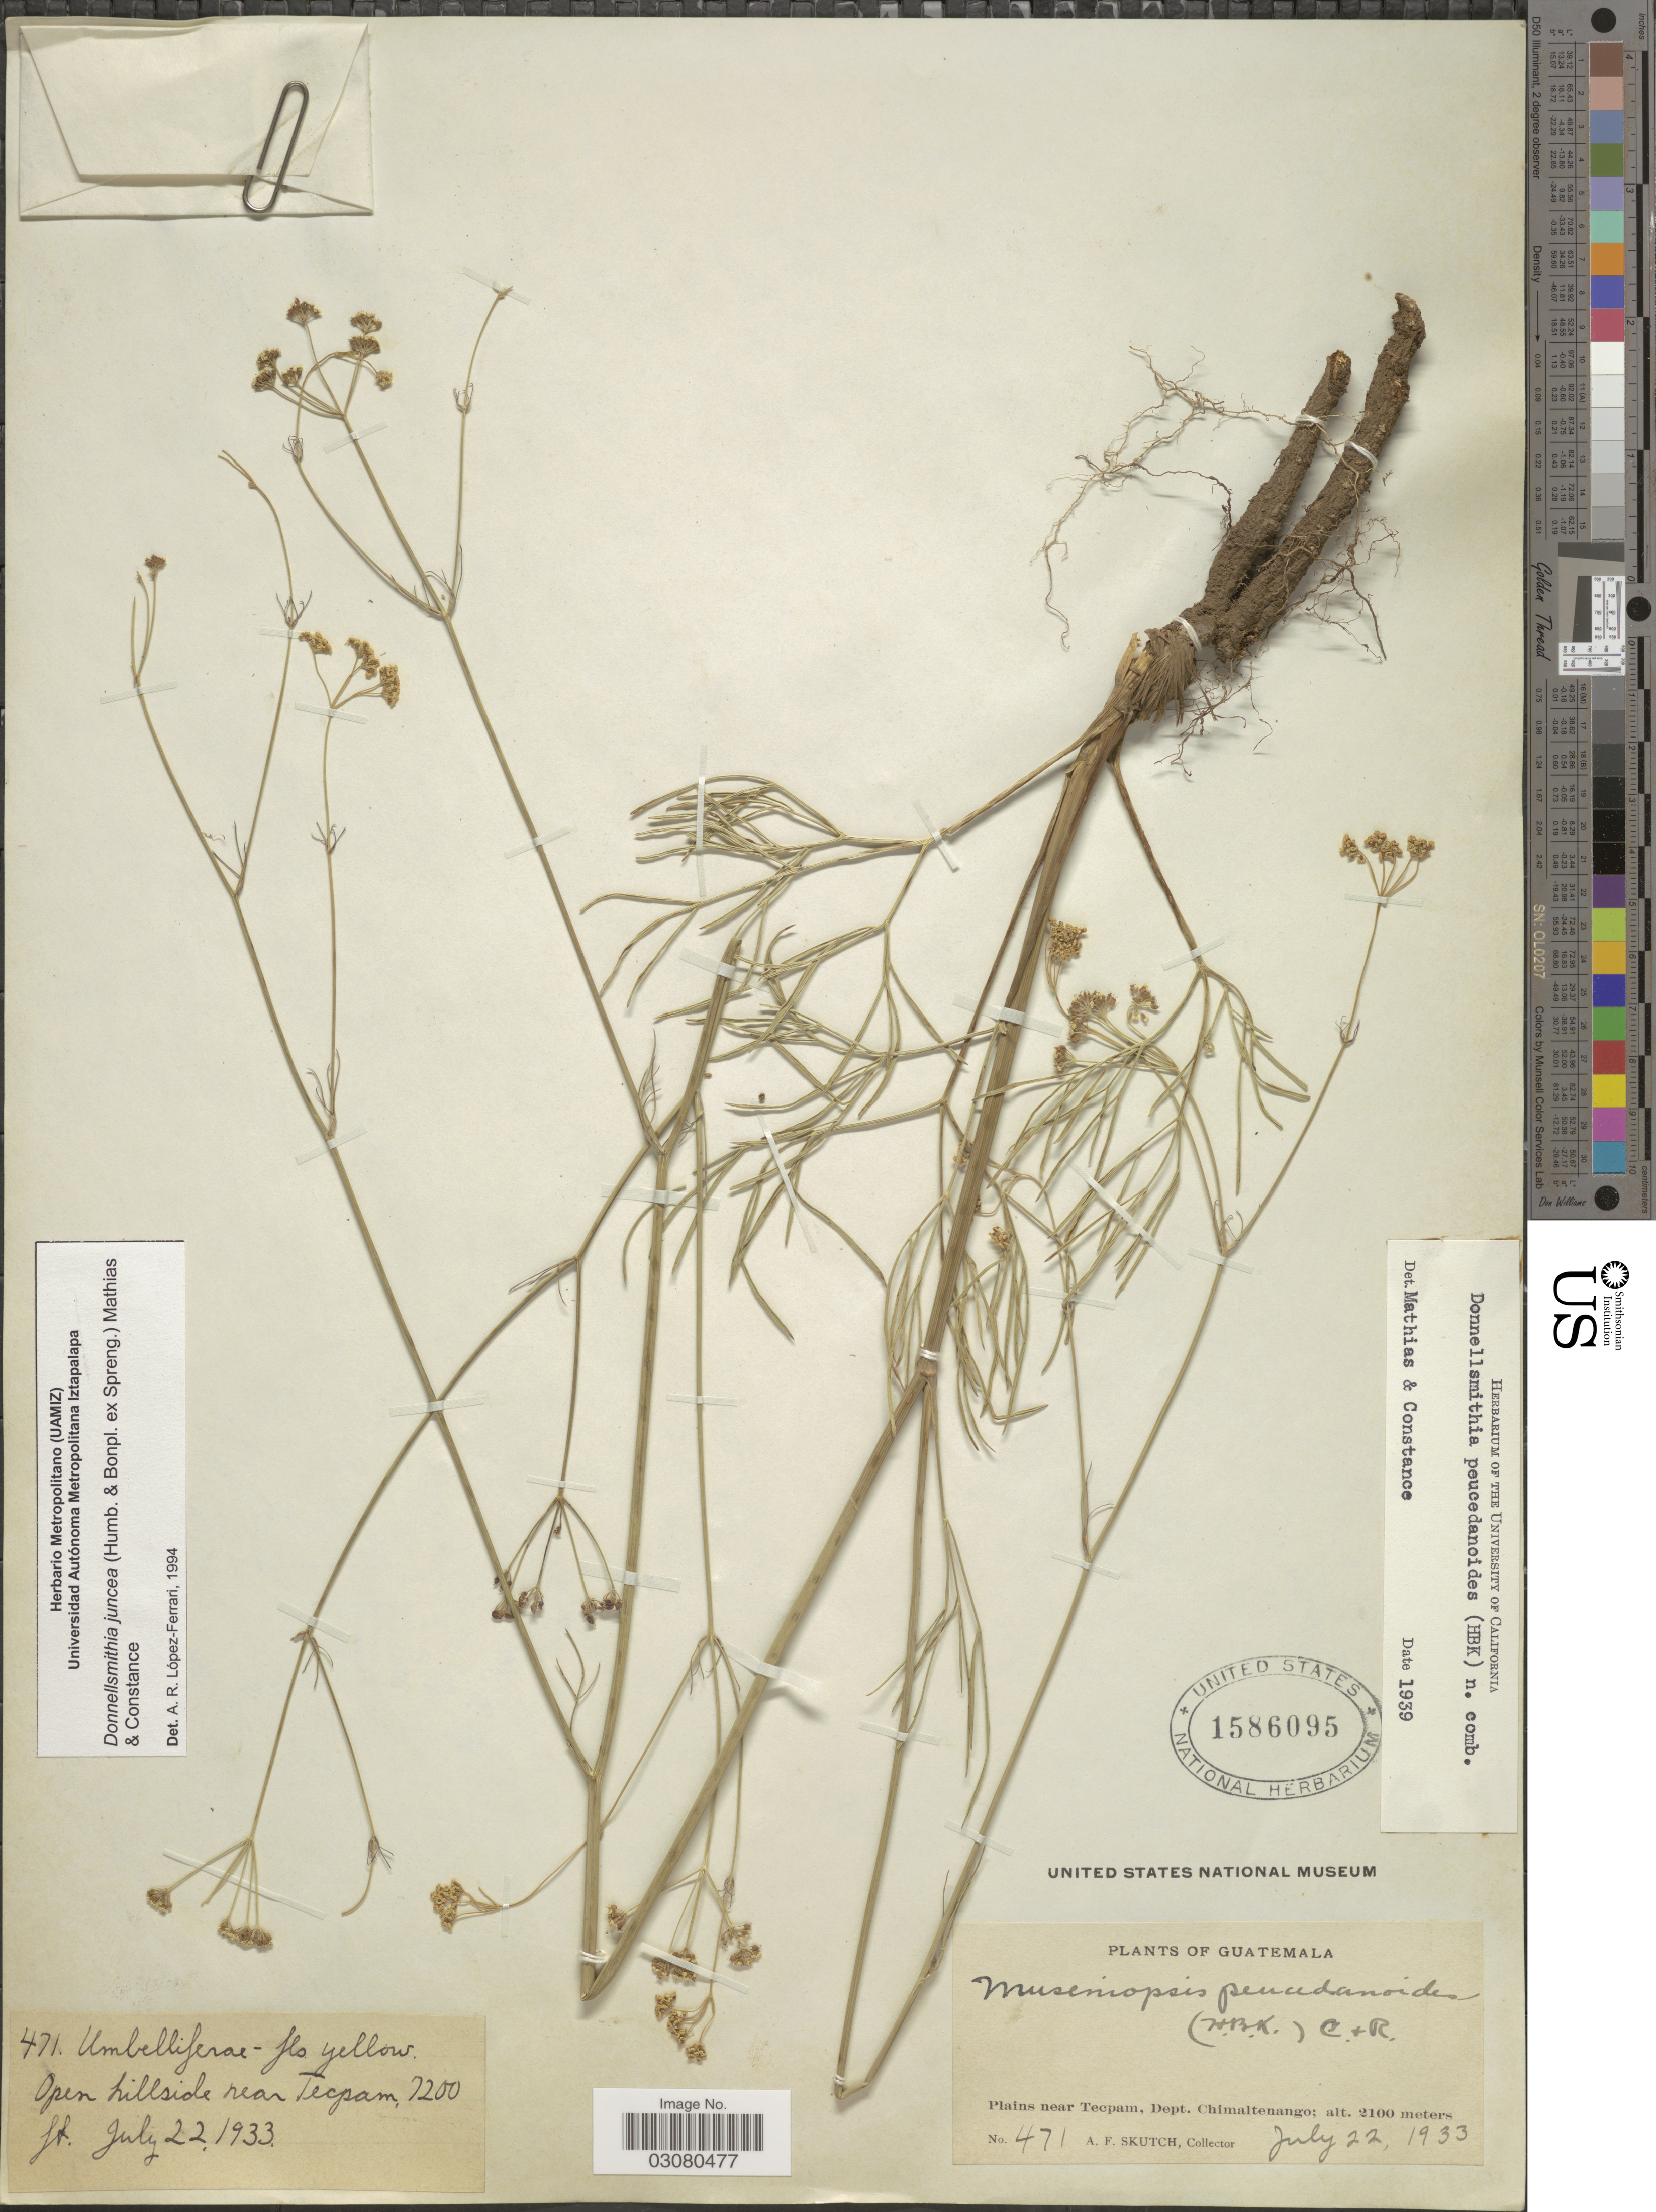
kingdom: Plantae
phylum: Tracheophyta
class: Magnoliopsida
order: Apiales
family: Apiaceae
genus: Donnellsmithia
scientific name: Donnellsmithia juncea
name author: (Humb. & Bonpl. ex Spreng.) Mathias & Constance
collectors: A. F. Skutch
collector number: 471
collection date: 1933-07-22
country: Guatemala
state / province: Chimaltenango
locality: Plains near Tecpam, Dept. Chimaltenango.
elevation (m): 2100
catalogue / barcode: US 1586095